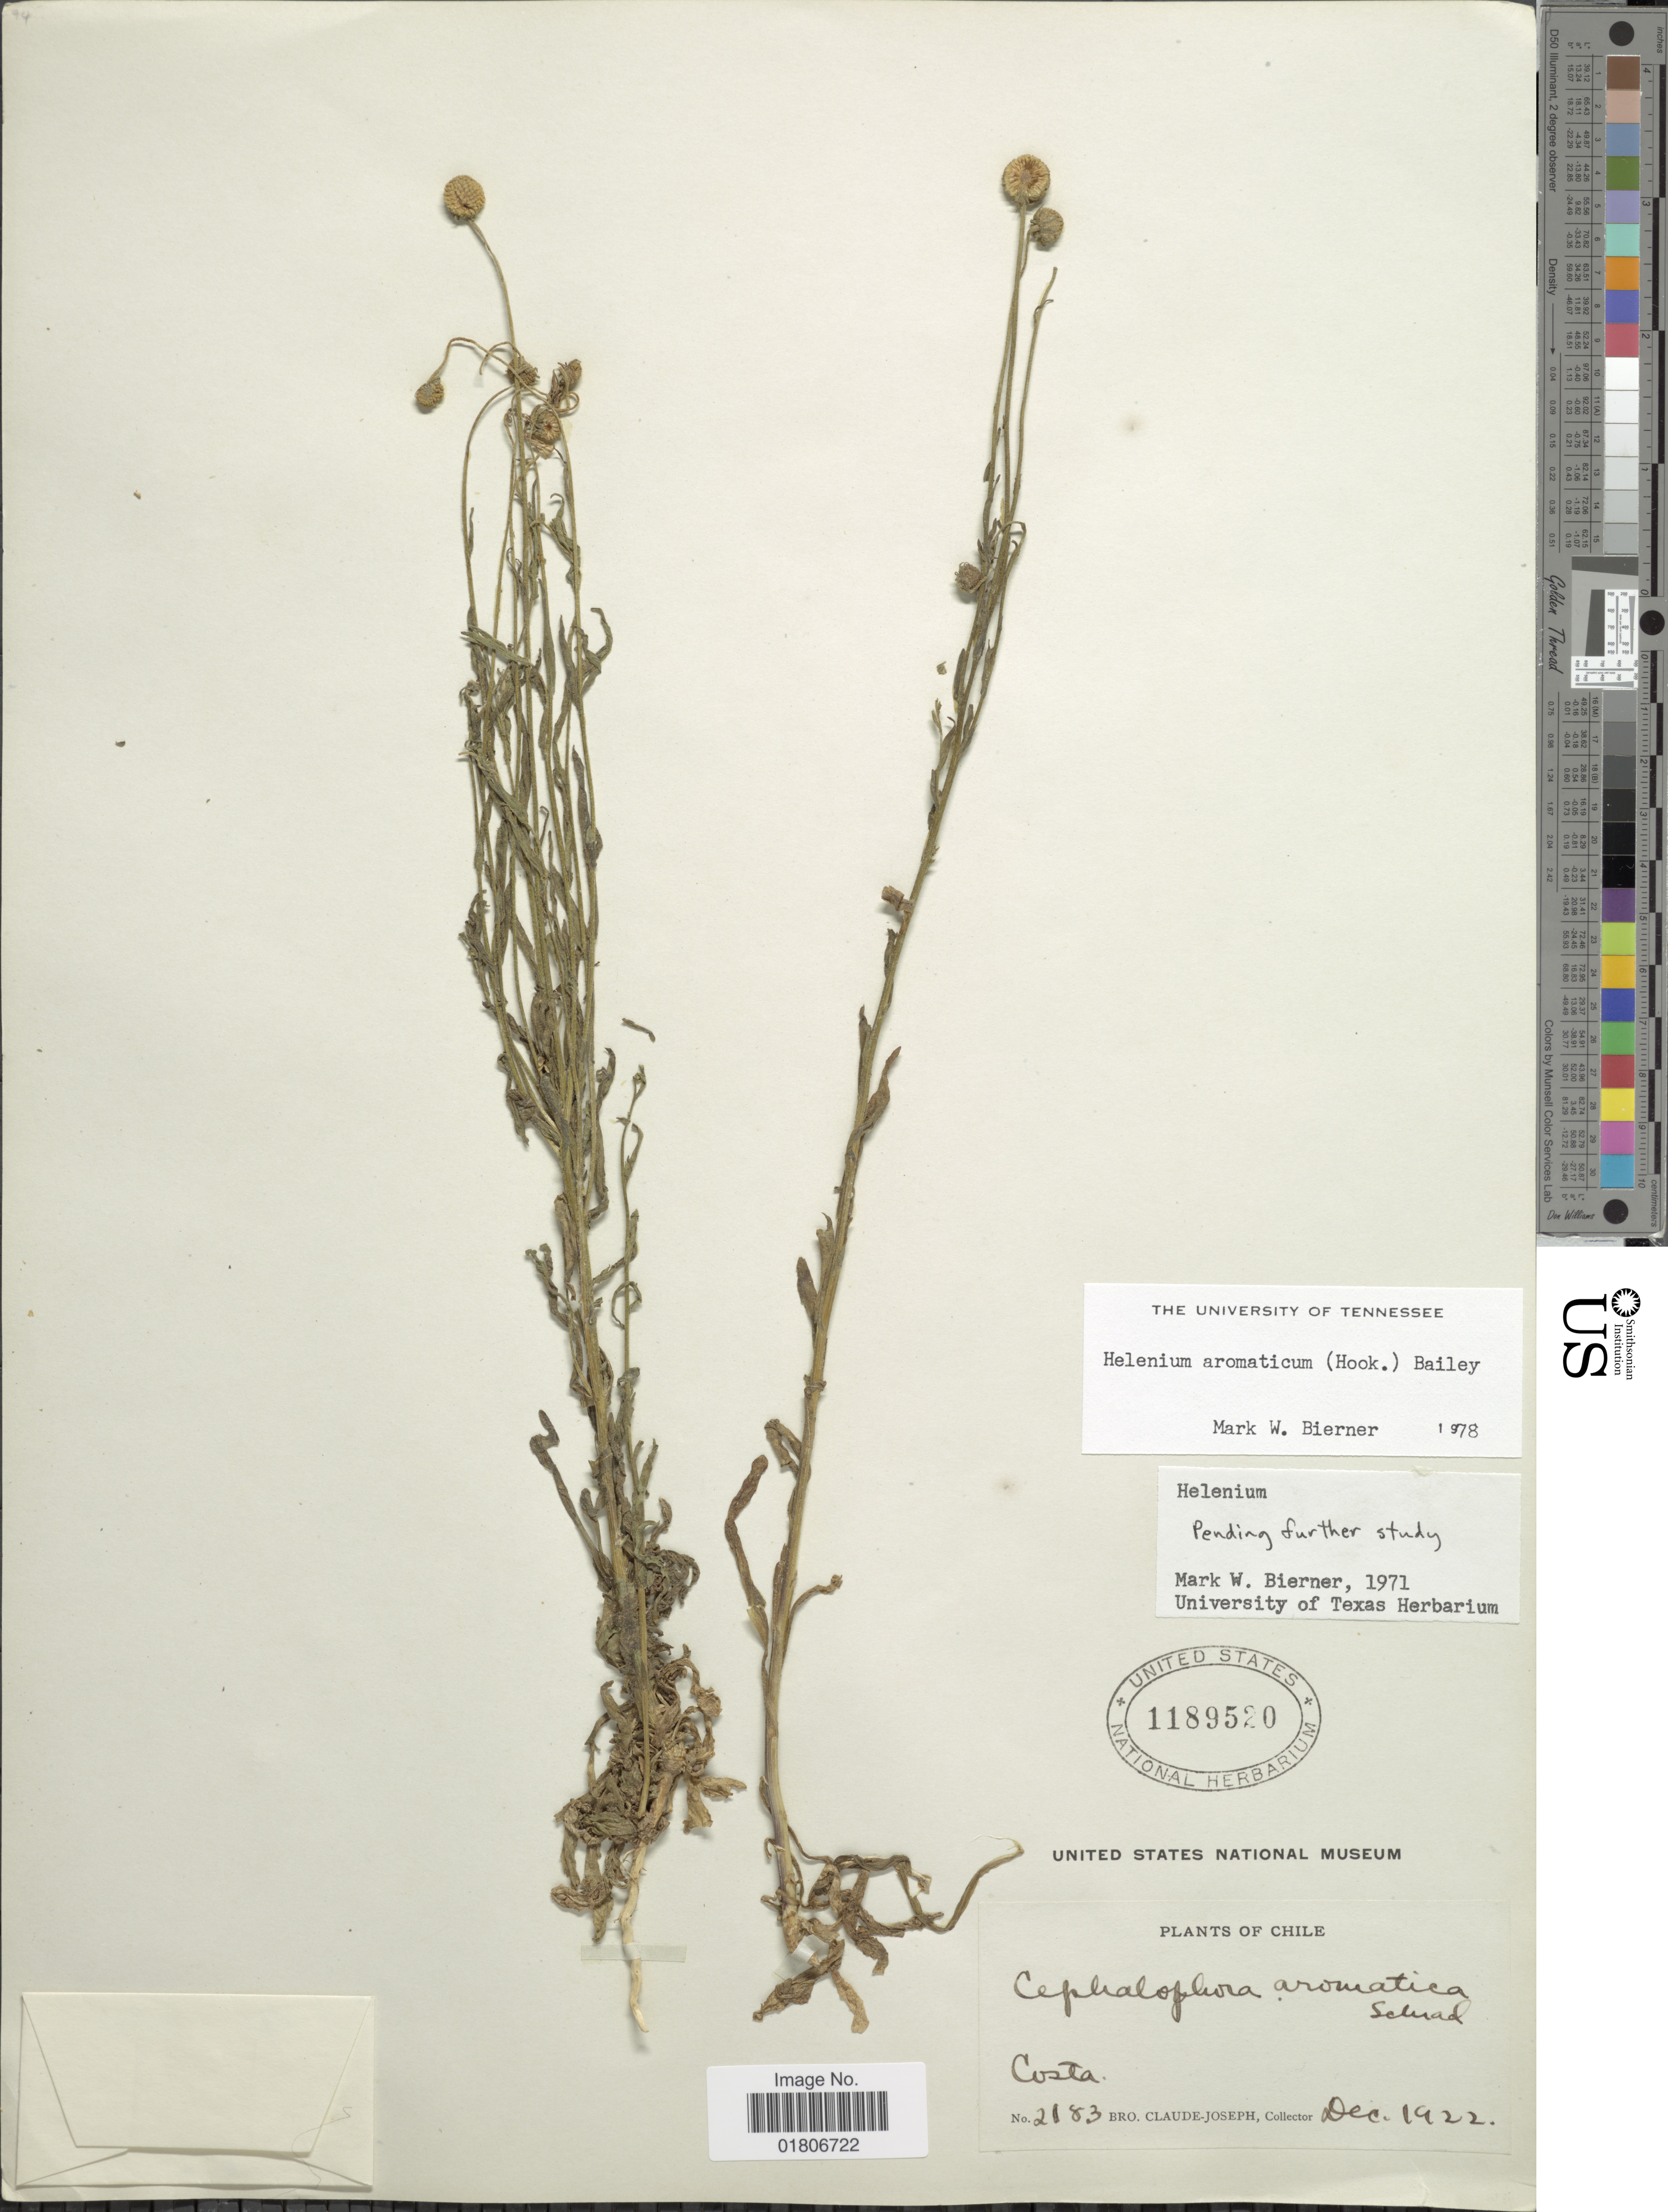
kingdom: Plantae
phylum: Tracheophyta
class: Magnoliopsida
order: Asterales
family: Asteraceae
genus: Helenium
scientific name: Helenium aromaticum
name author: (Hook.) L.H. Bailey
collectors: Bro. Claude-Joseph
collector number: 2183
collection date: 1922-12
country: Chile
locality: Costa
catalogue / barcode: US 1189520